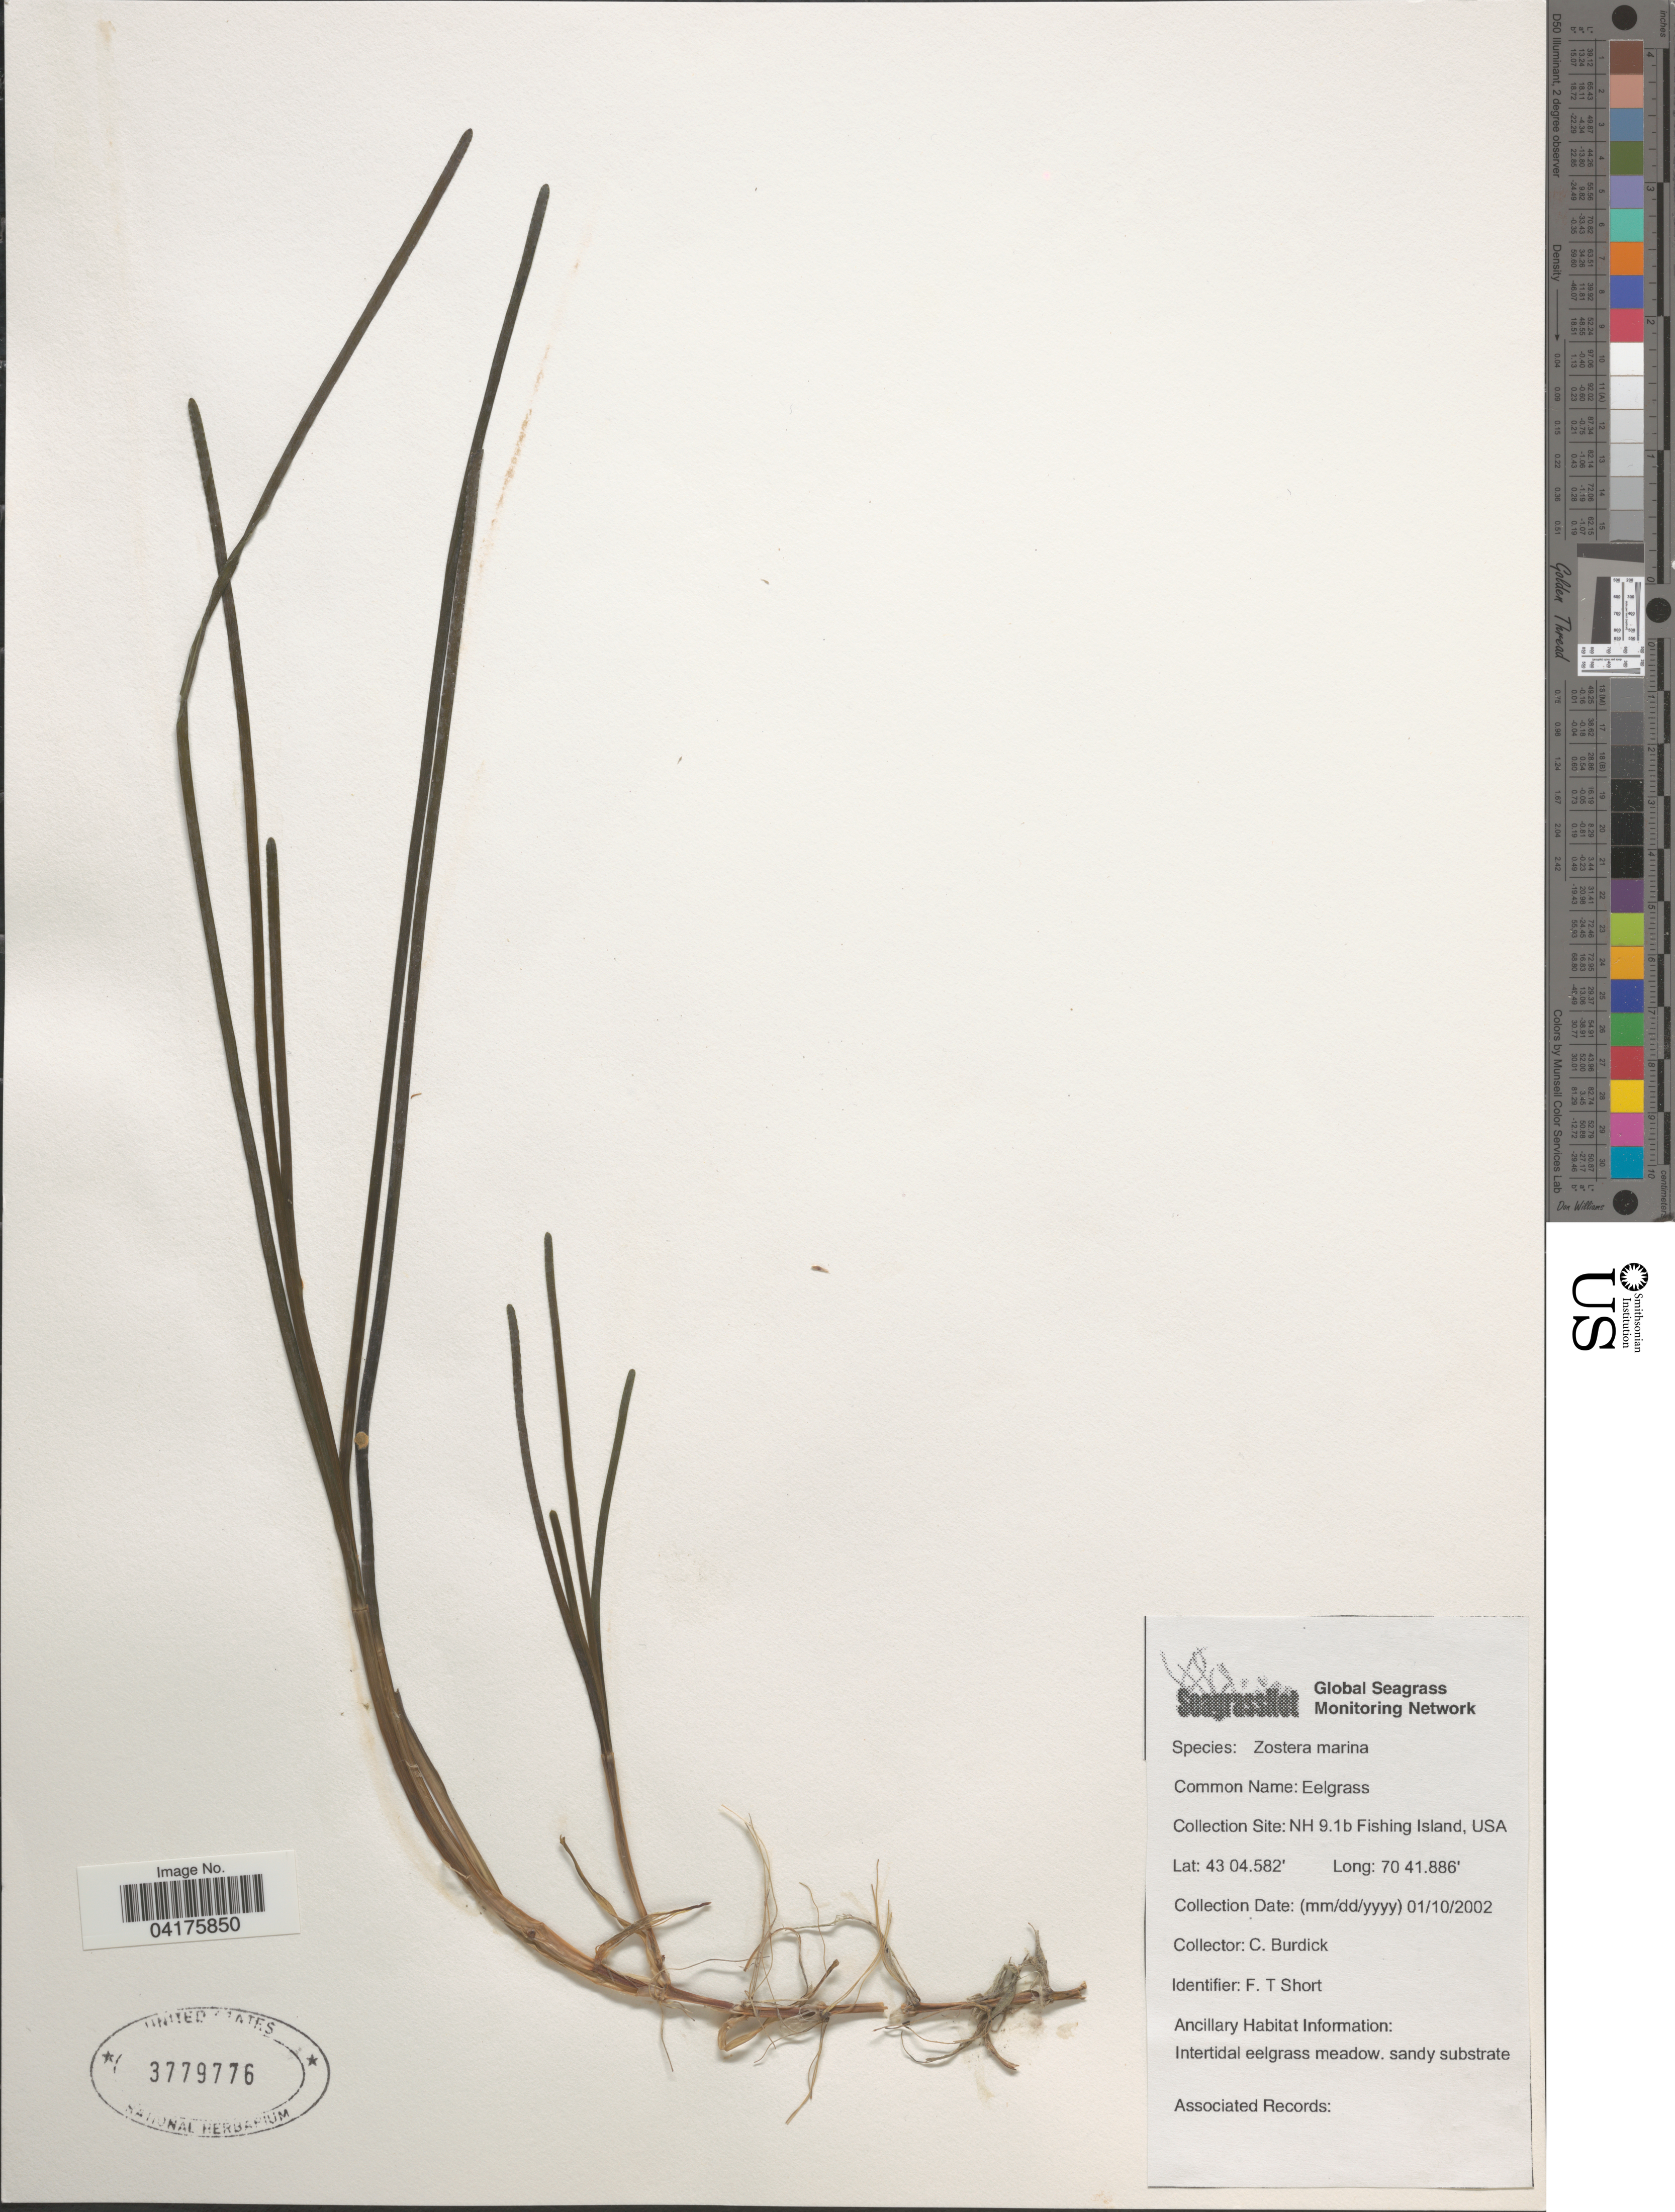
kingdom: Plantae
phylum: Tracheophyta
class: Liliopsida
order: Alismatales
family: Zosteraceae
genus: Zostera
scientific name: Zostera marina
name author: L.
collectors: C. Burdick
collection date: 2002-01-10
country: United States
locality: NH 9.1b Fishing Island.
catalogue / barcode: US 3779776